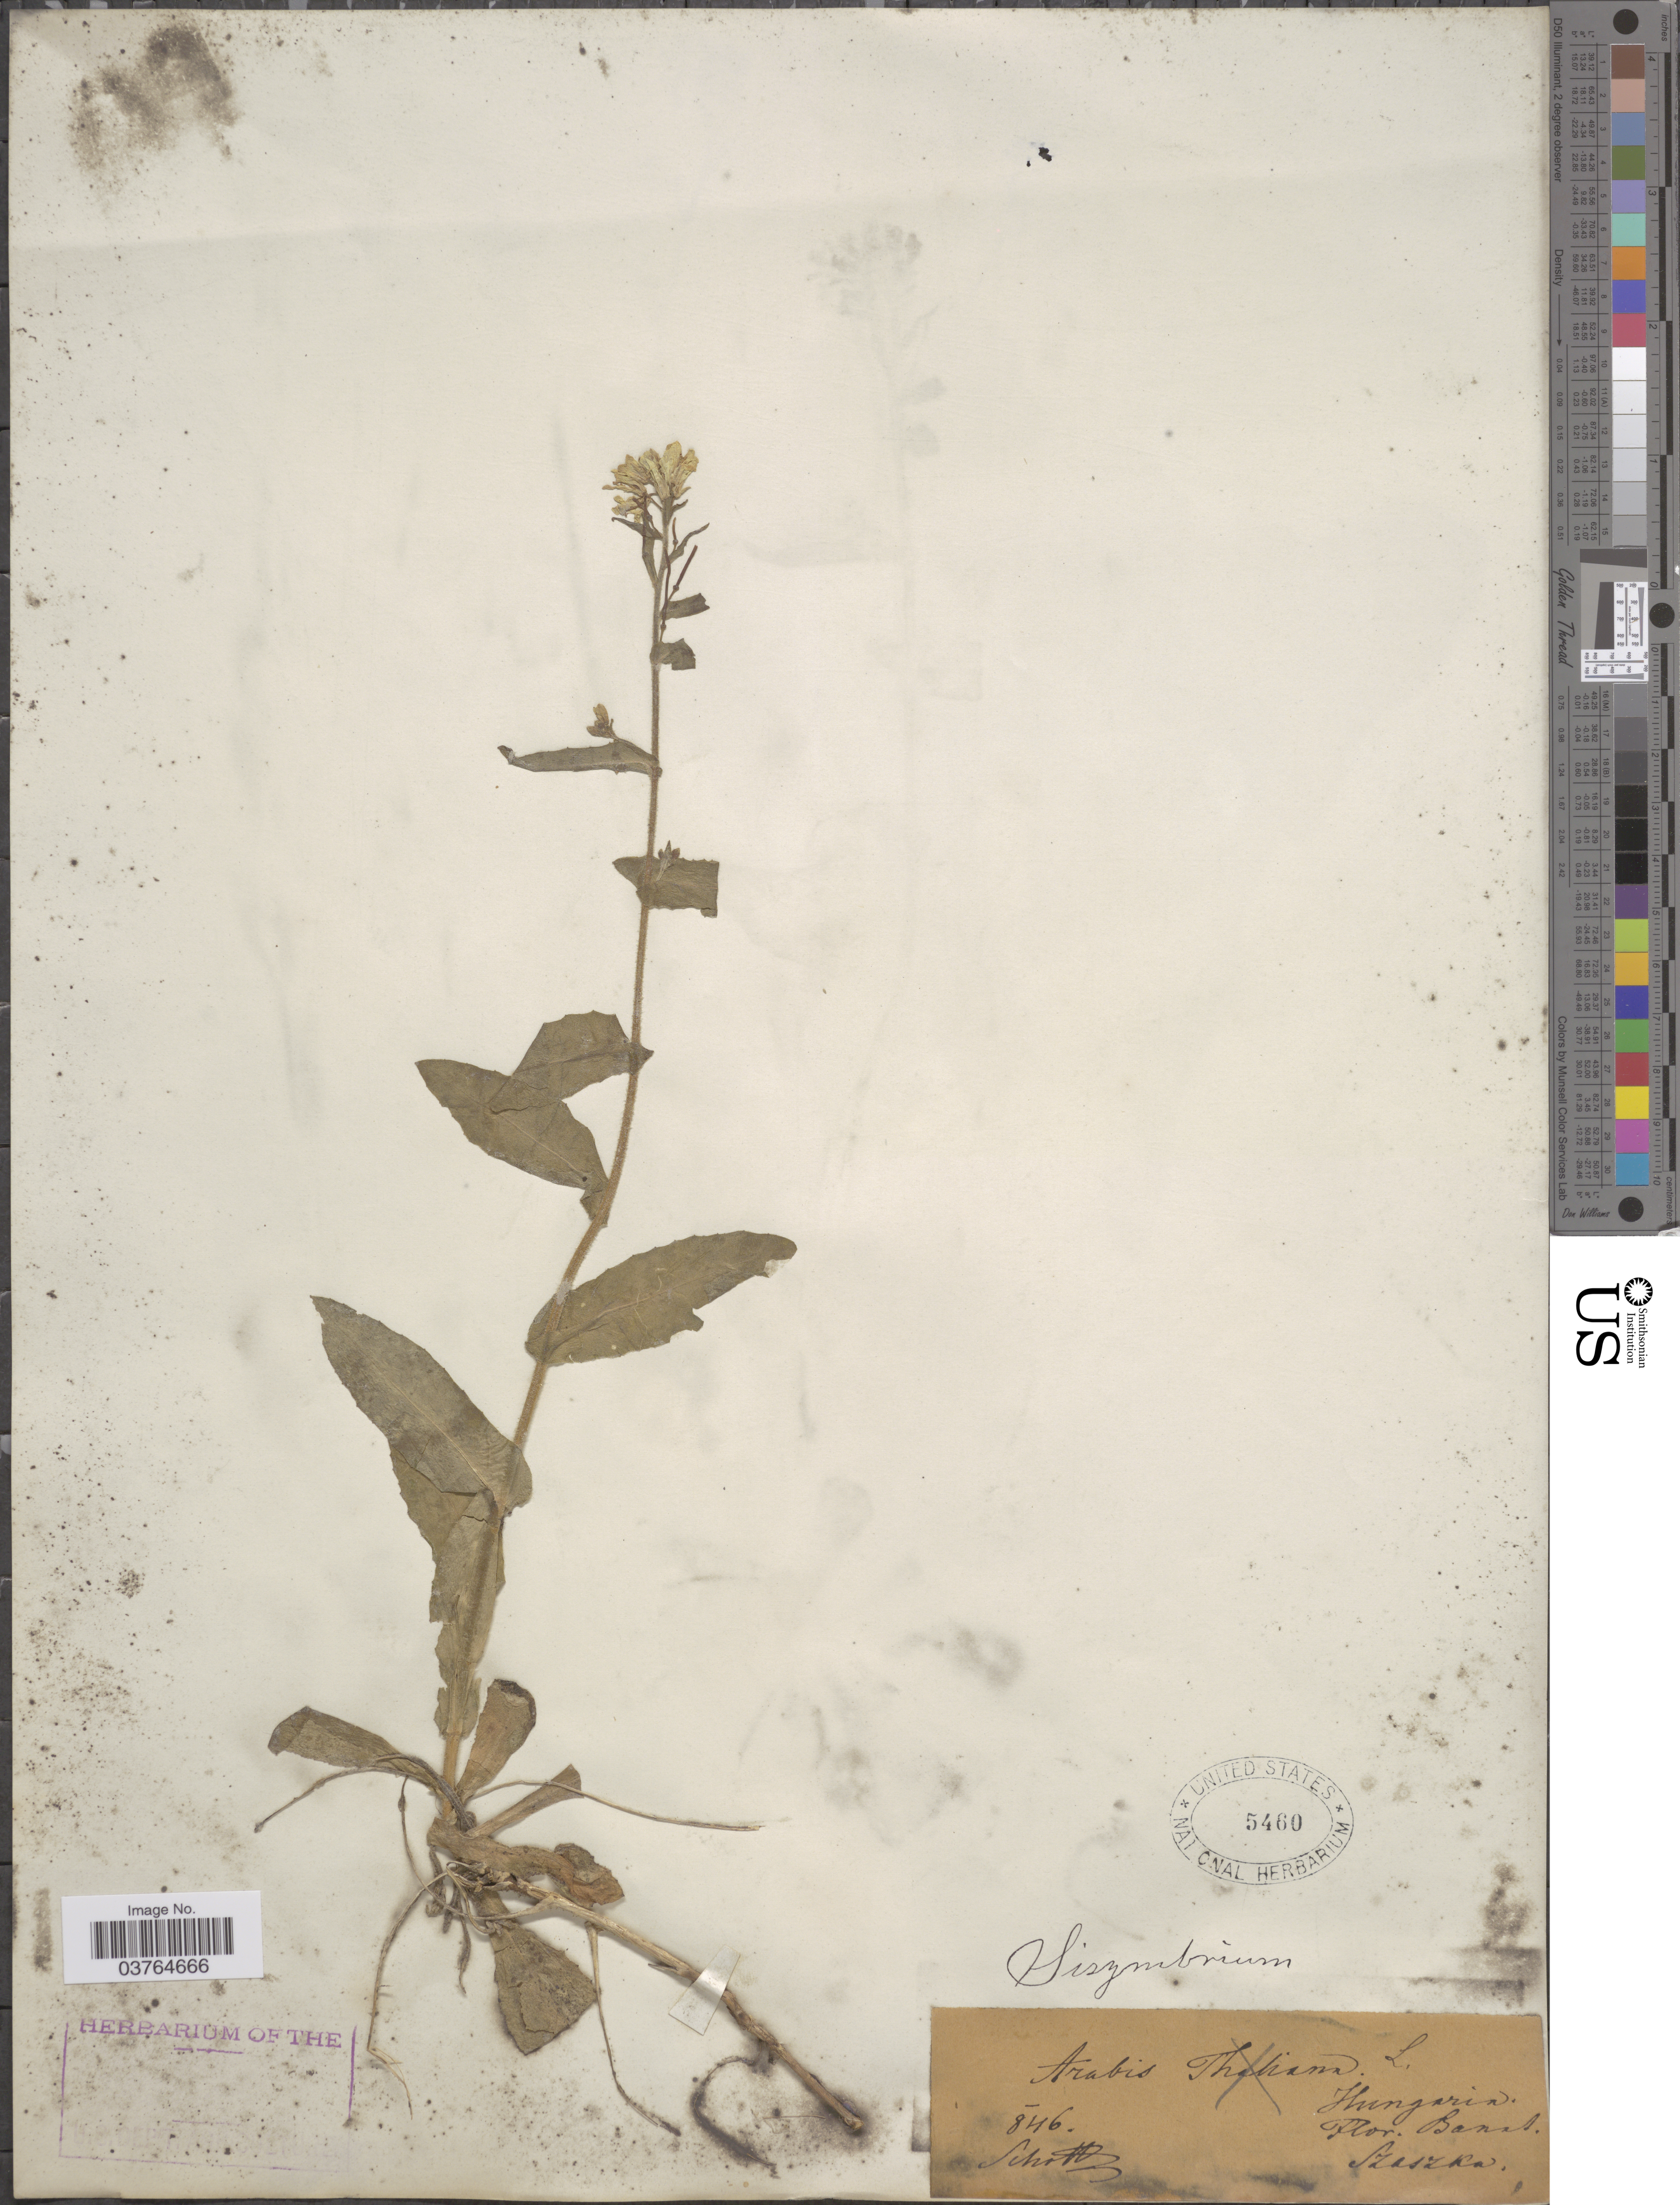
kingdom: Plantae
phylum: Tracheophyta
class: Magnoliopsida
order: Brassicales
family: Brassicaceae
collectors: -. Schottz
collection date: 1846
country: Hungary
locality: Prov. Banat. Szaszka.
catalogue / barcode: US 5460